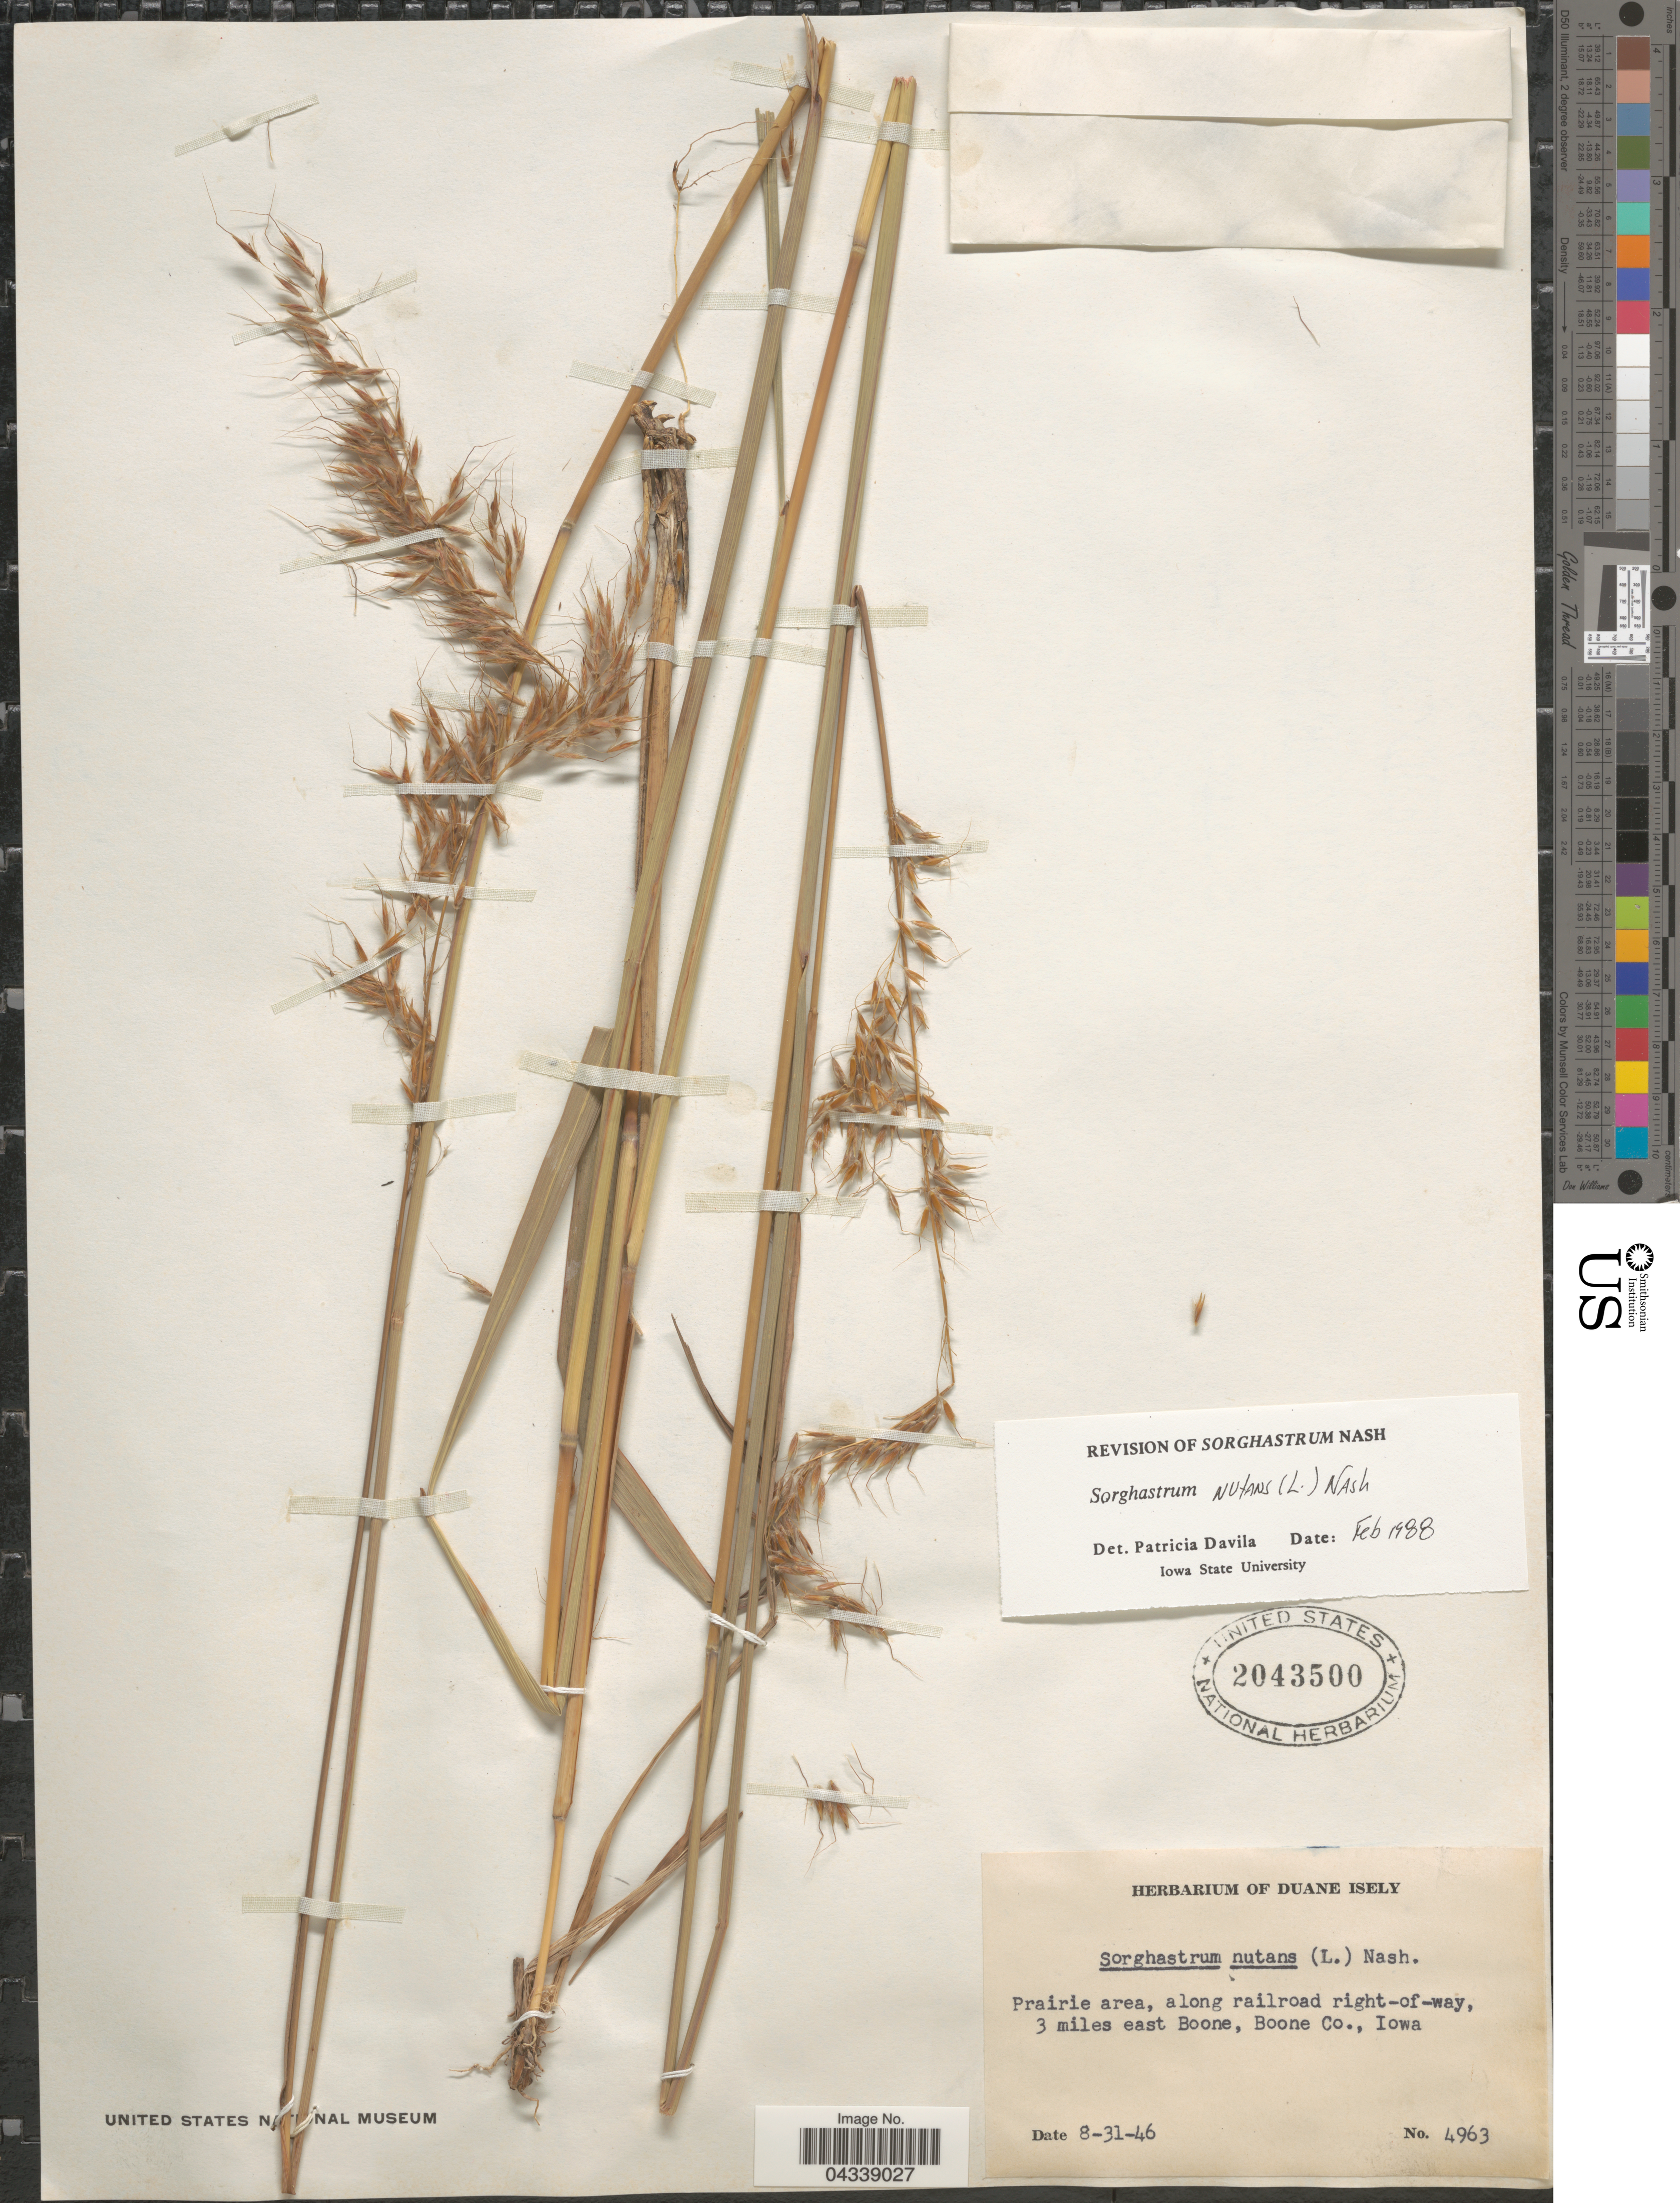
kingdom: Plantae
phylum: Tracheophyta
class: Liliopsida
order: Poales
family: Poaceae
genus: Sorghastrum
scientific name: Sorghastrum nutans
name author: (L.) Nash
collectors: ex. herb. Duane Isely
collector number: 4963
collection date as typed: Transcribed d/m/y: 31/8/46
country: United States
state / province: Iowa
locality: Prairie area, along railroad right-of-way, 3 miles east Boone, Boone Co.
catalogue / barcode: US 2043500